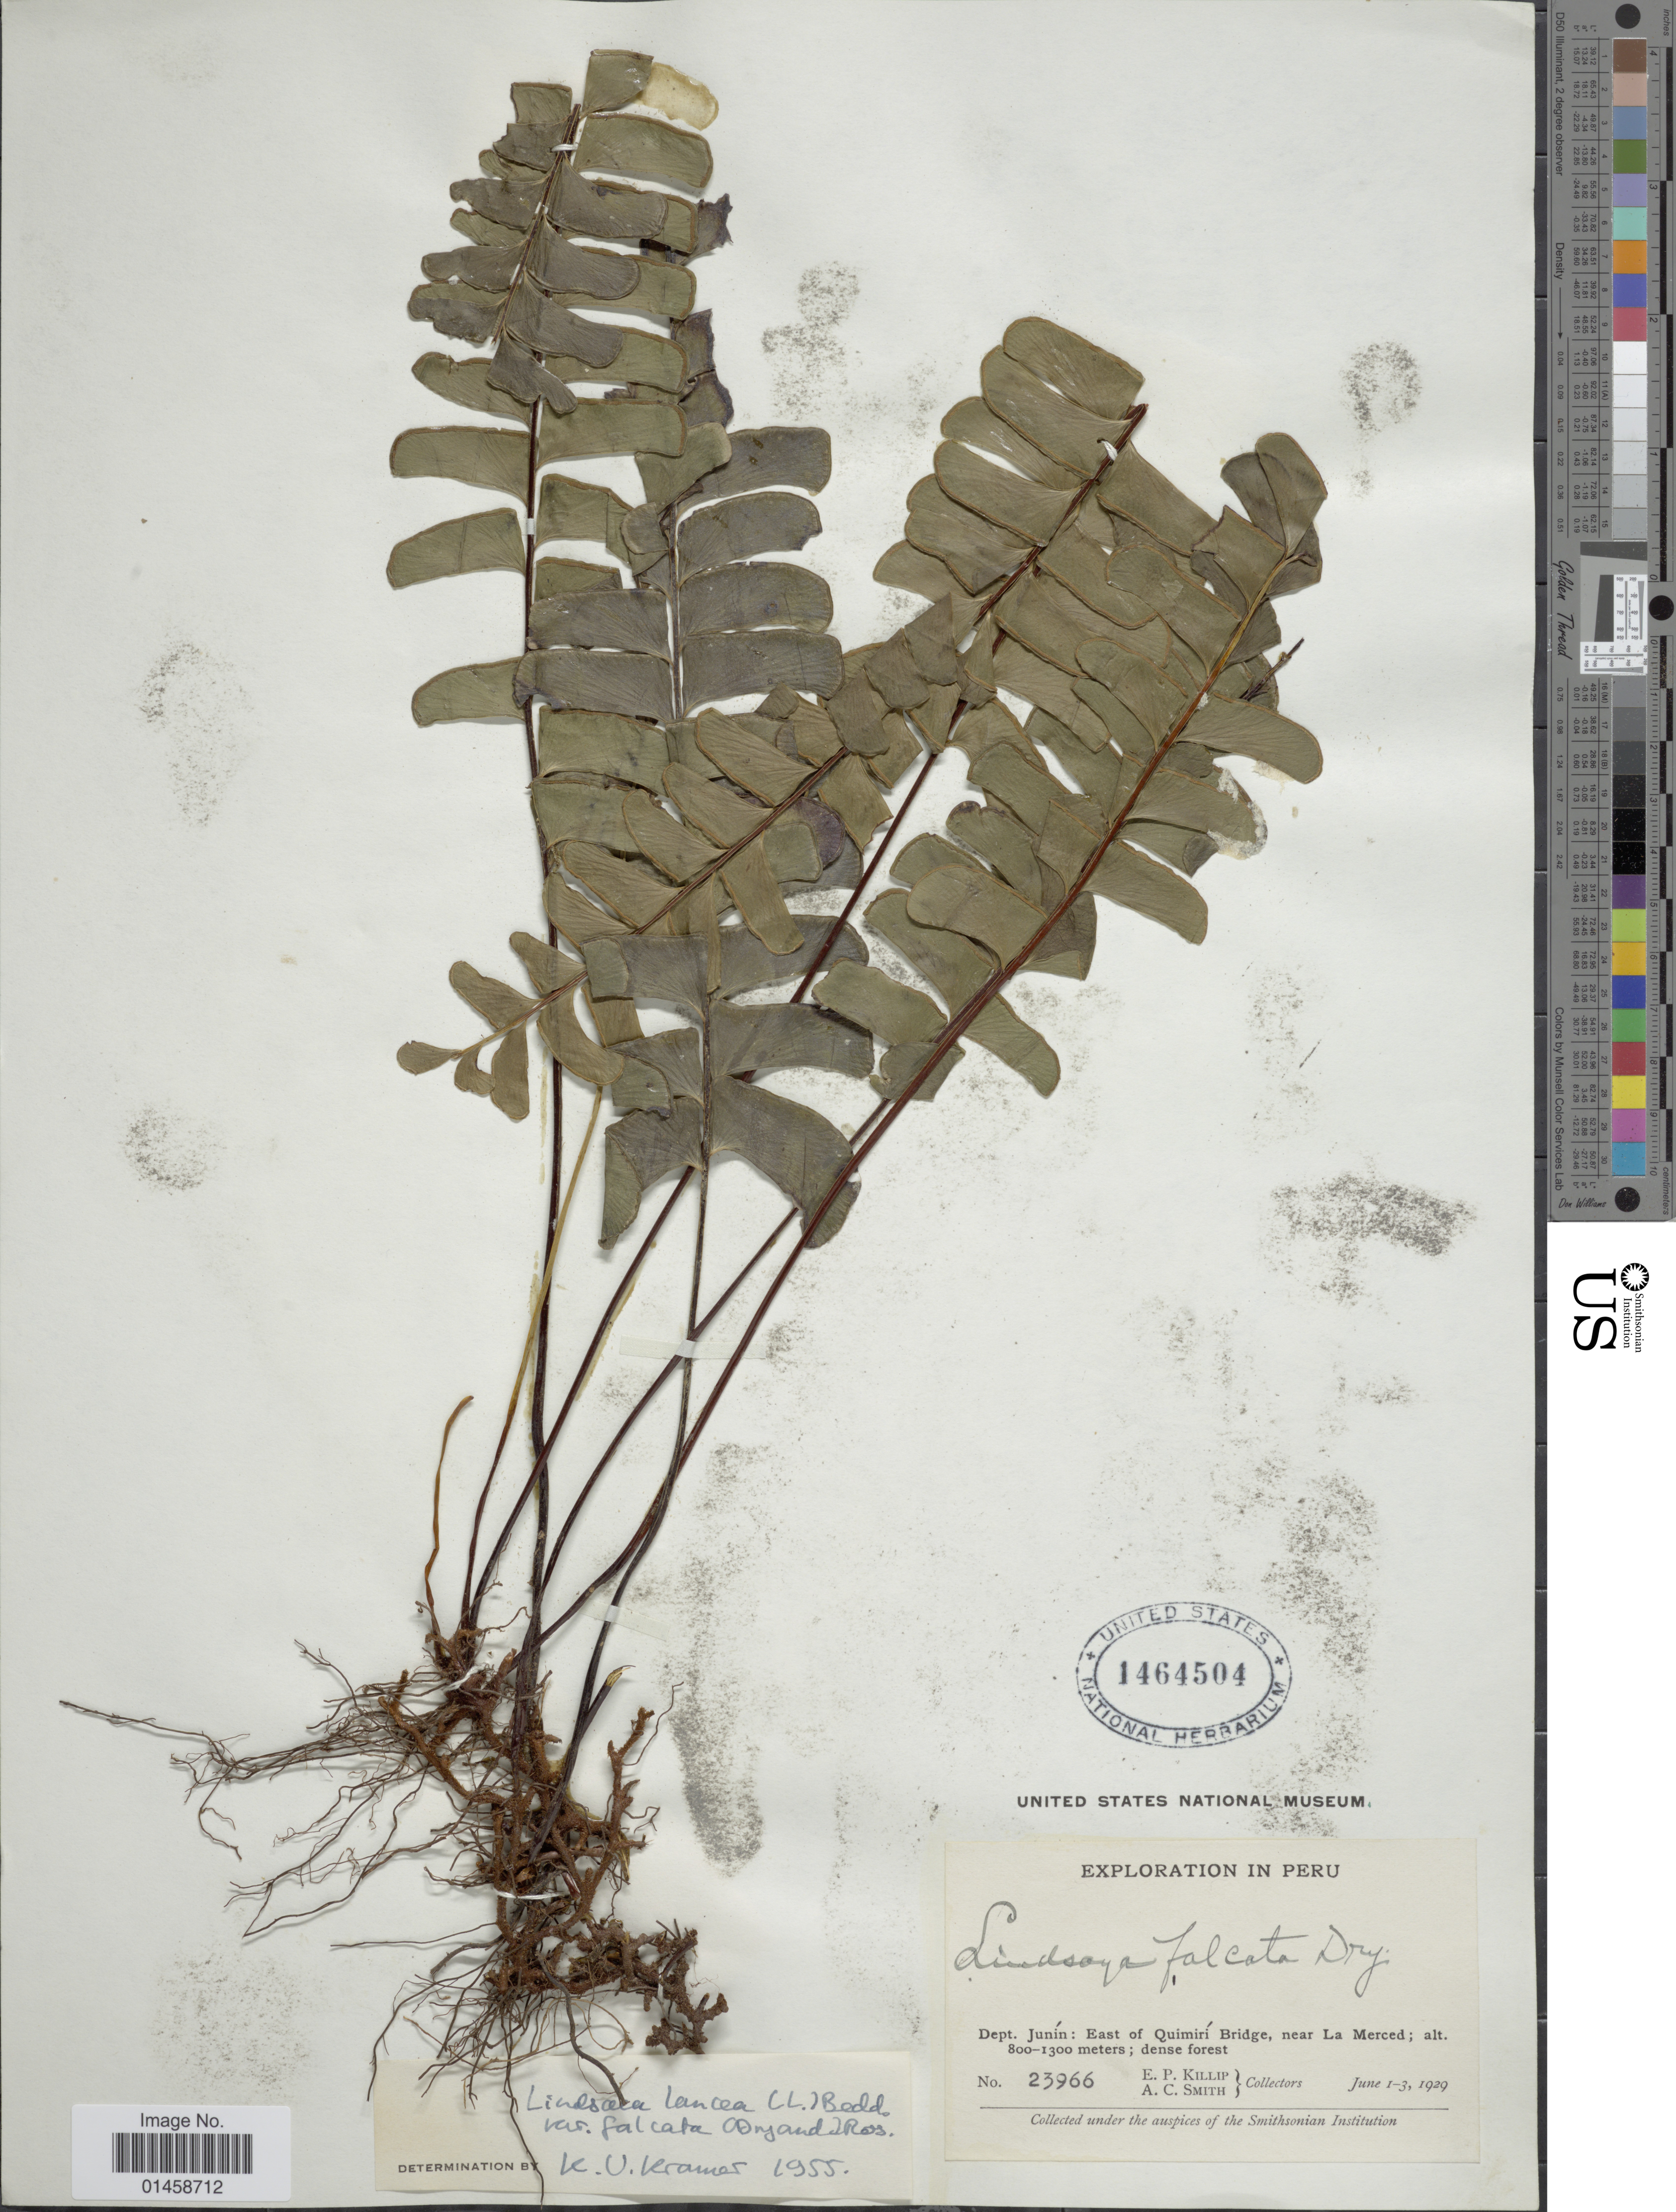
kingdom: Plantae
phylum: Tracheophyta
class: Polypodiopsida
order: Polypodiales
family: Lindsaeaceae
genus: Lindsaea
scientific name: Lindsaea lancea var. falcata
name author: (Dryand.) Rosenst.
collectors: E. P. Killip & A. C. Smith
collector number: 23966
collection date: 1929-06-01/1929-06-03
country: Peru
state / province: Junín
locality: East of Quimirí Bridge, near La Merced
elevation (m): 800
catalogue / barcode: US 1464504